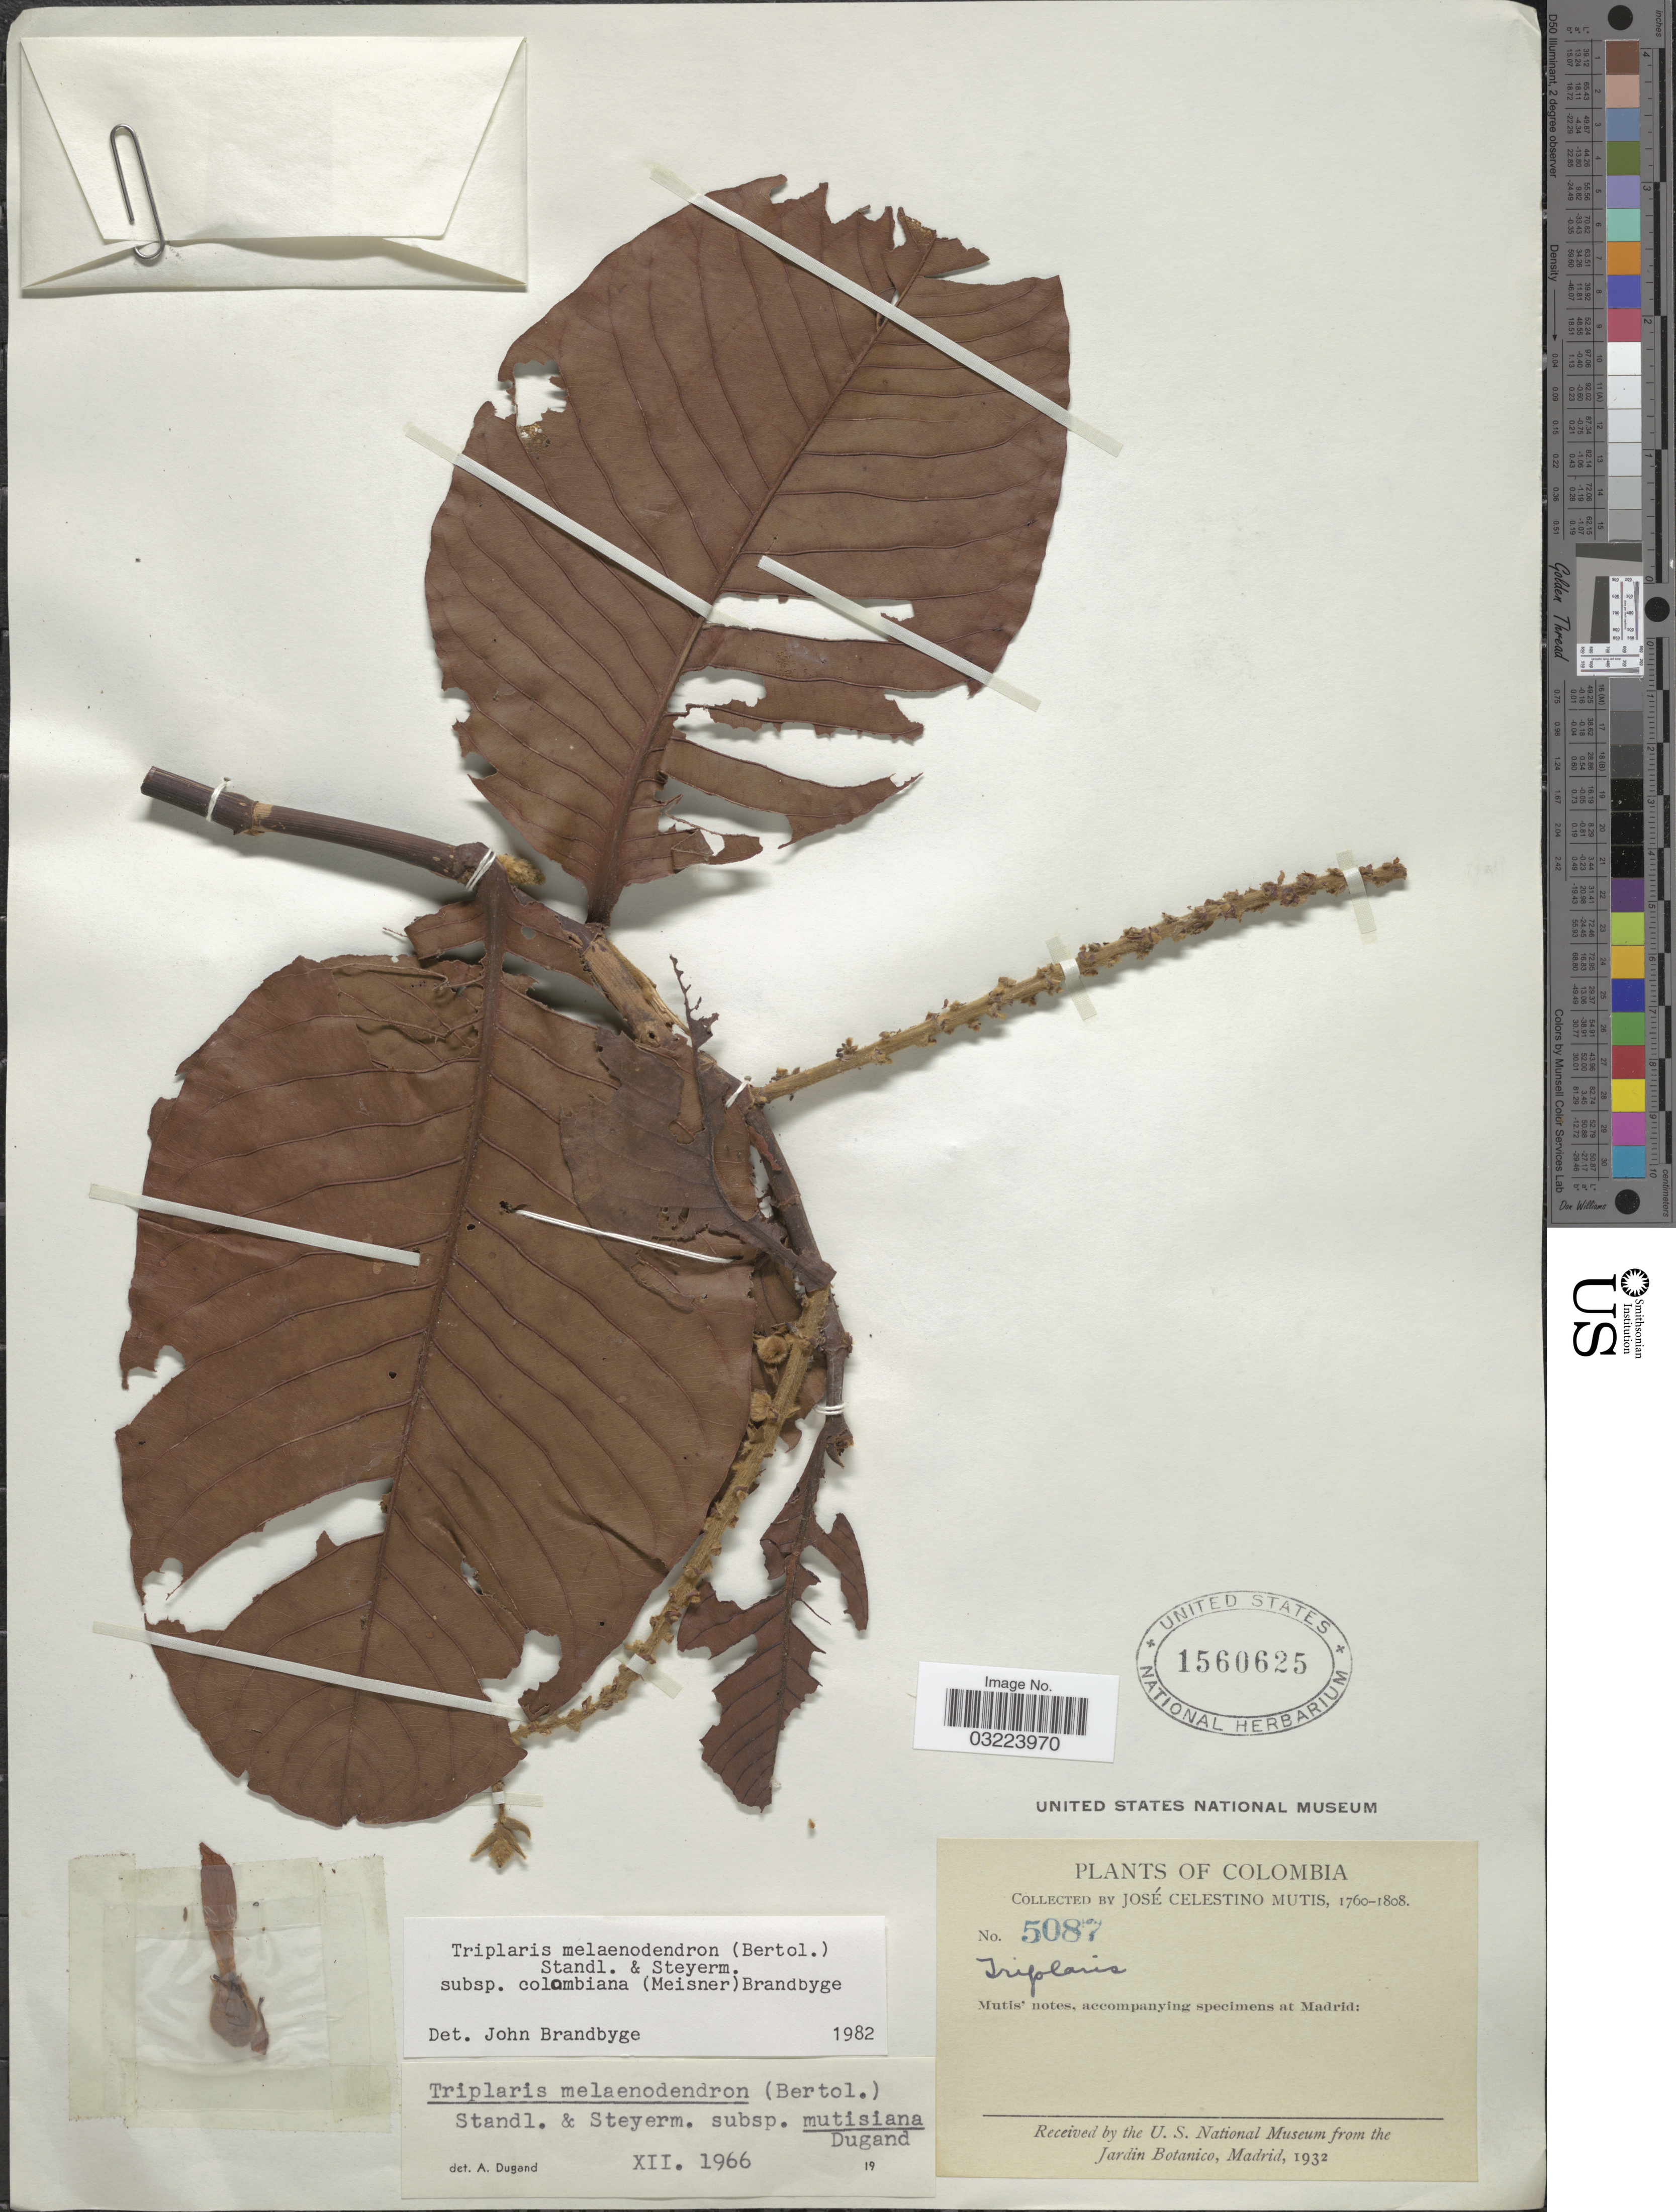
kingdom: Plantae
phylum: Tracheophyta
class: Magnoliopsida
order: Caryophyllales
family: Polygonaceae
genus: Triplaris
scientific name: Triplaris melaenodendron subsp. colombiana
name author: (Meisn.) Brandbyge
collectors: J. C. B. Mutis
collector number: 5087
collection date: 1760/1808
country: Colombia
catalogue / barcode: US 1560625